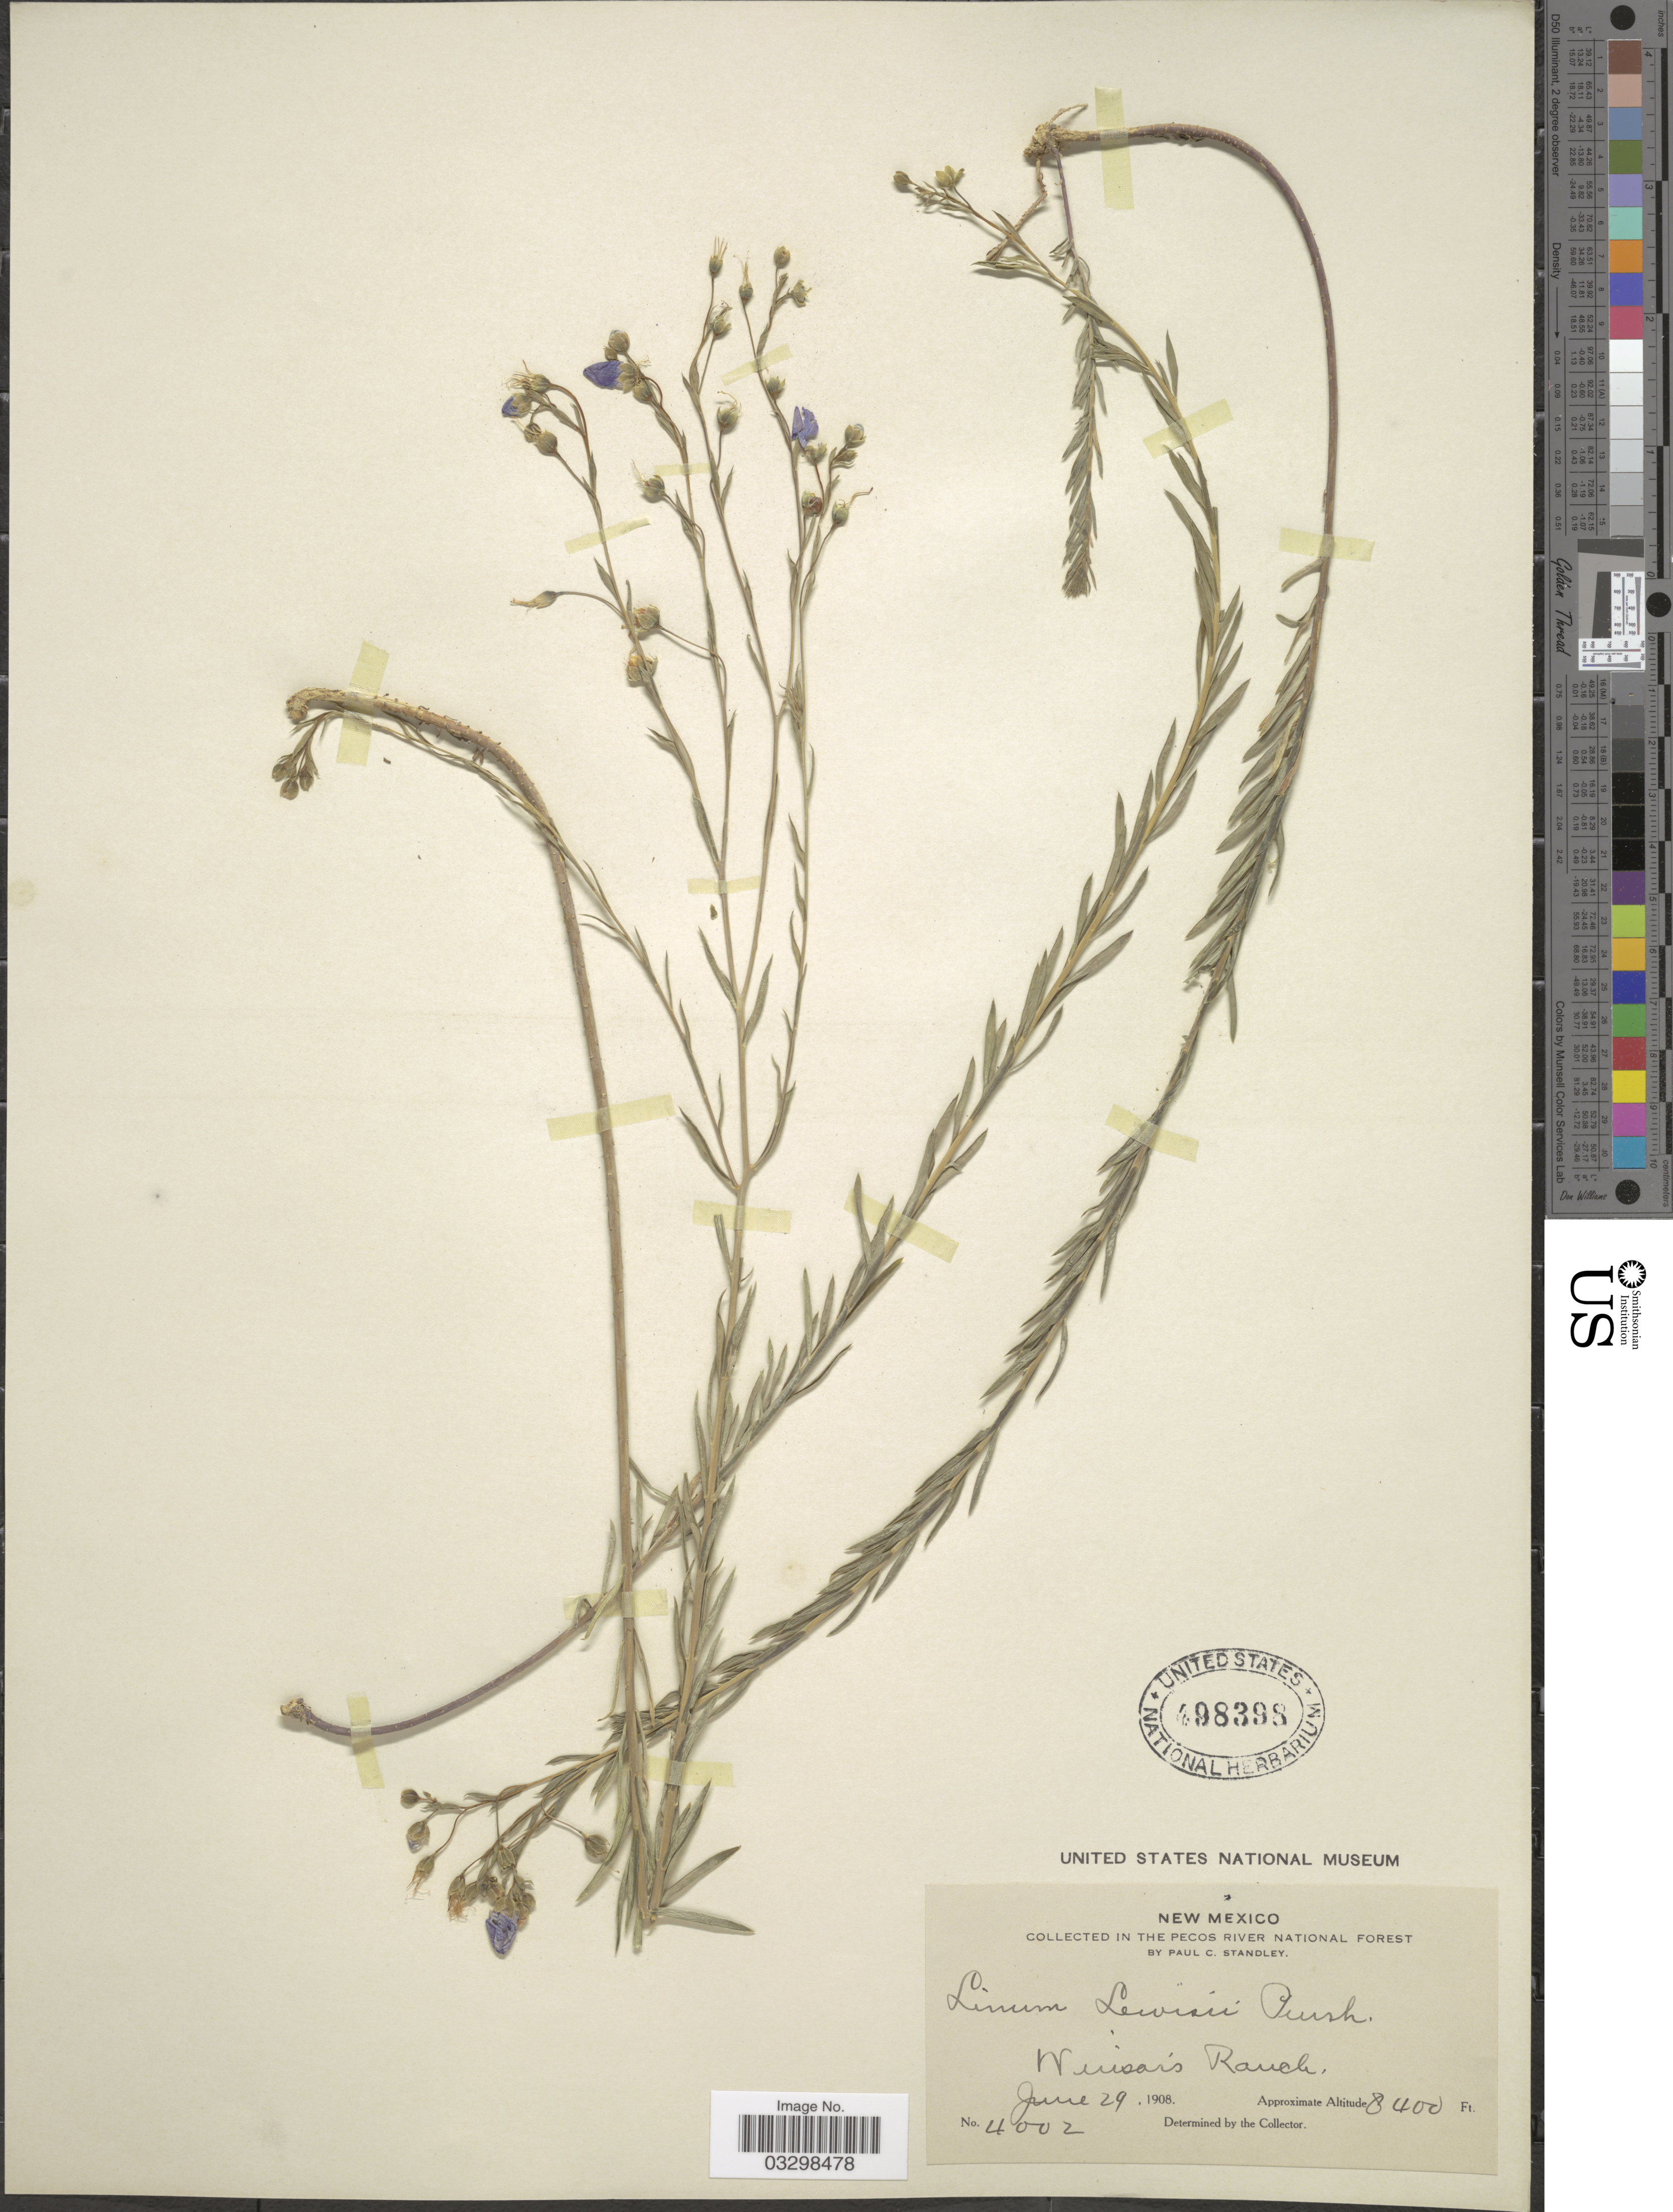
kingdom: Plantae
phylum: Tracheophyta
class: Magnoliopsida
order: Malpighiales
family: Linaceae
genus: Linum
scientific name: Linum lewisii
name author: Pursh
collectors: P. C. Standley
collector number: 4002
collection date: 1908-06-29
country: United States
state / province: New Mexico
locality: In The Pecos River National Forest. Winsor's Ranch.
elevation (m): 2560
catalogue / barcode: US 498398